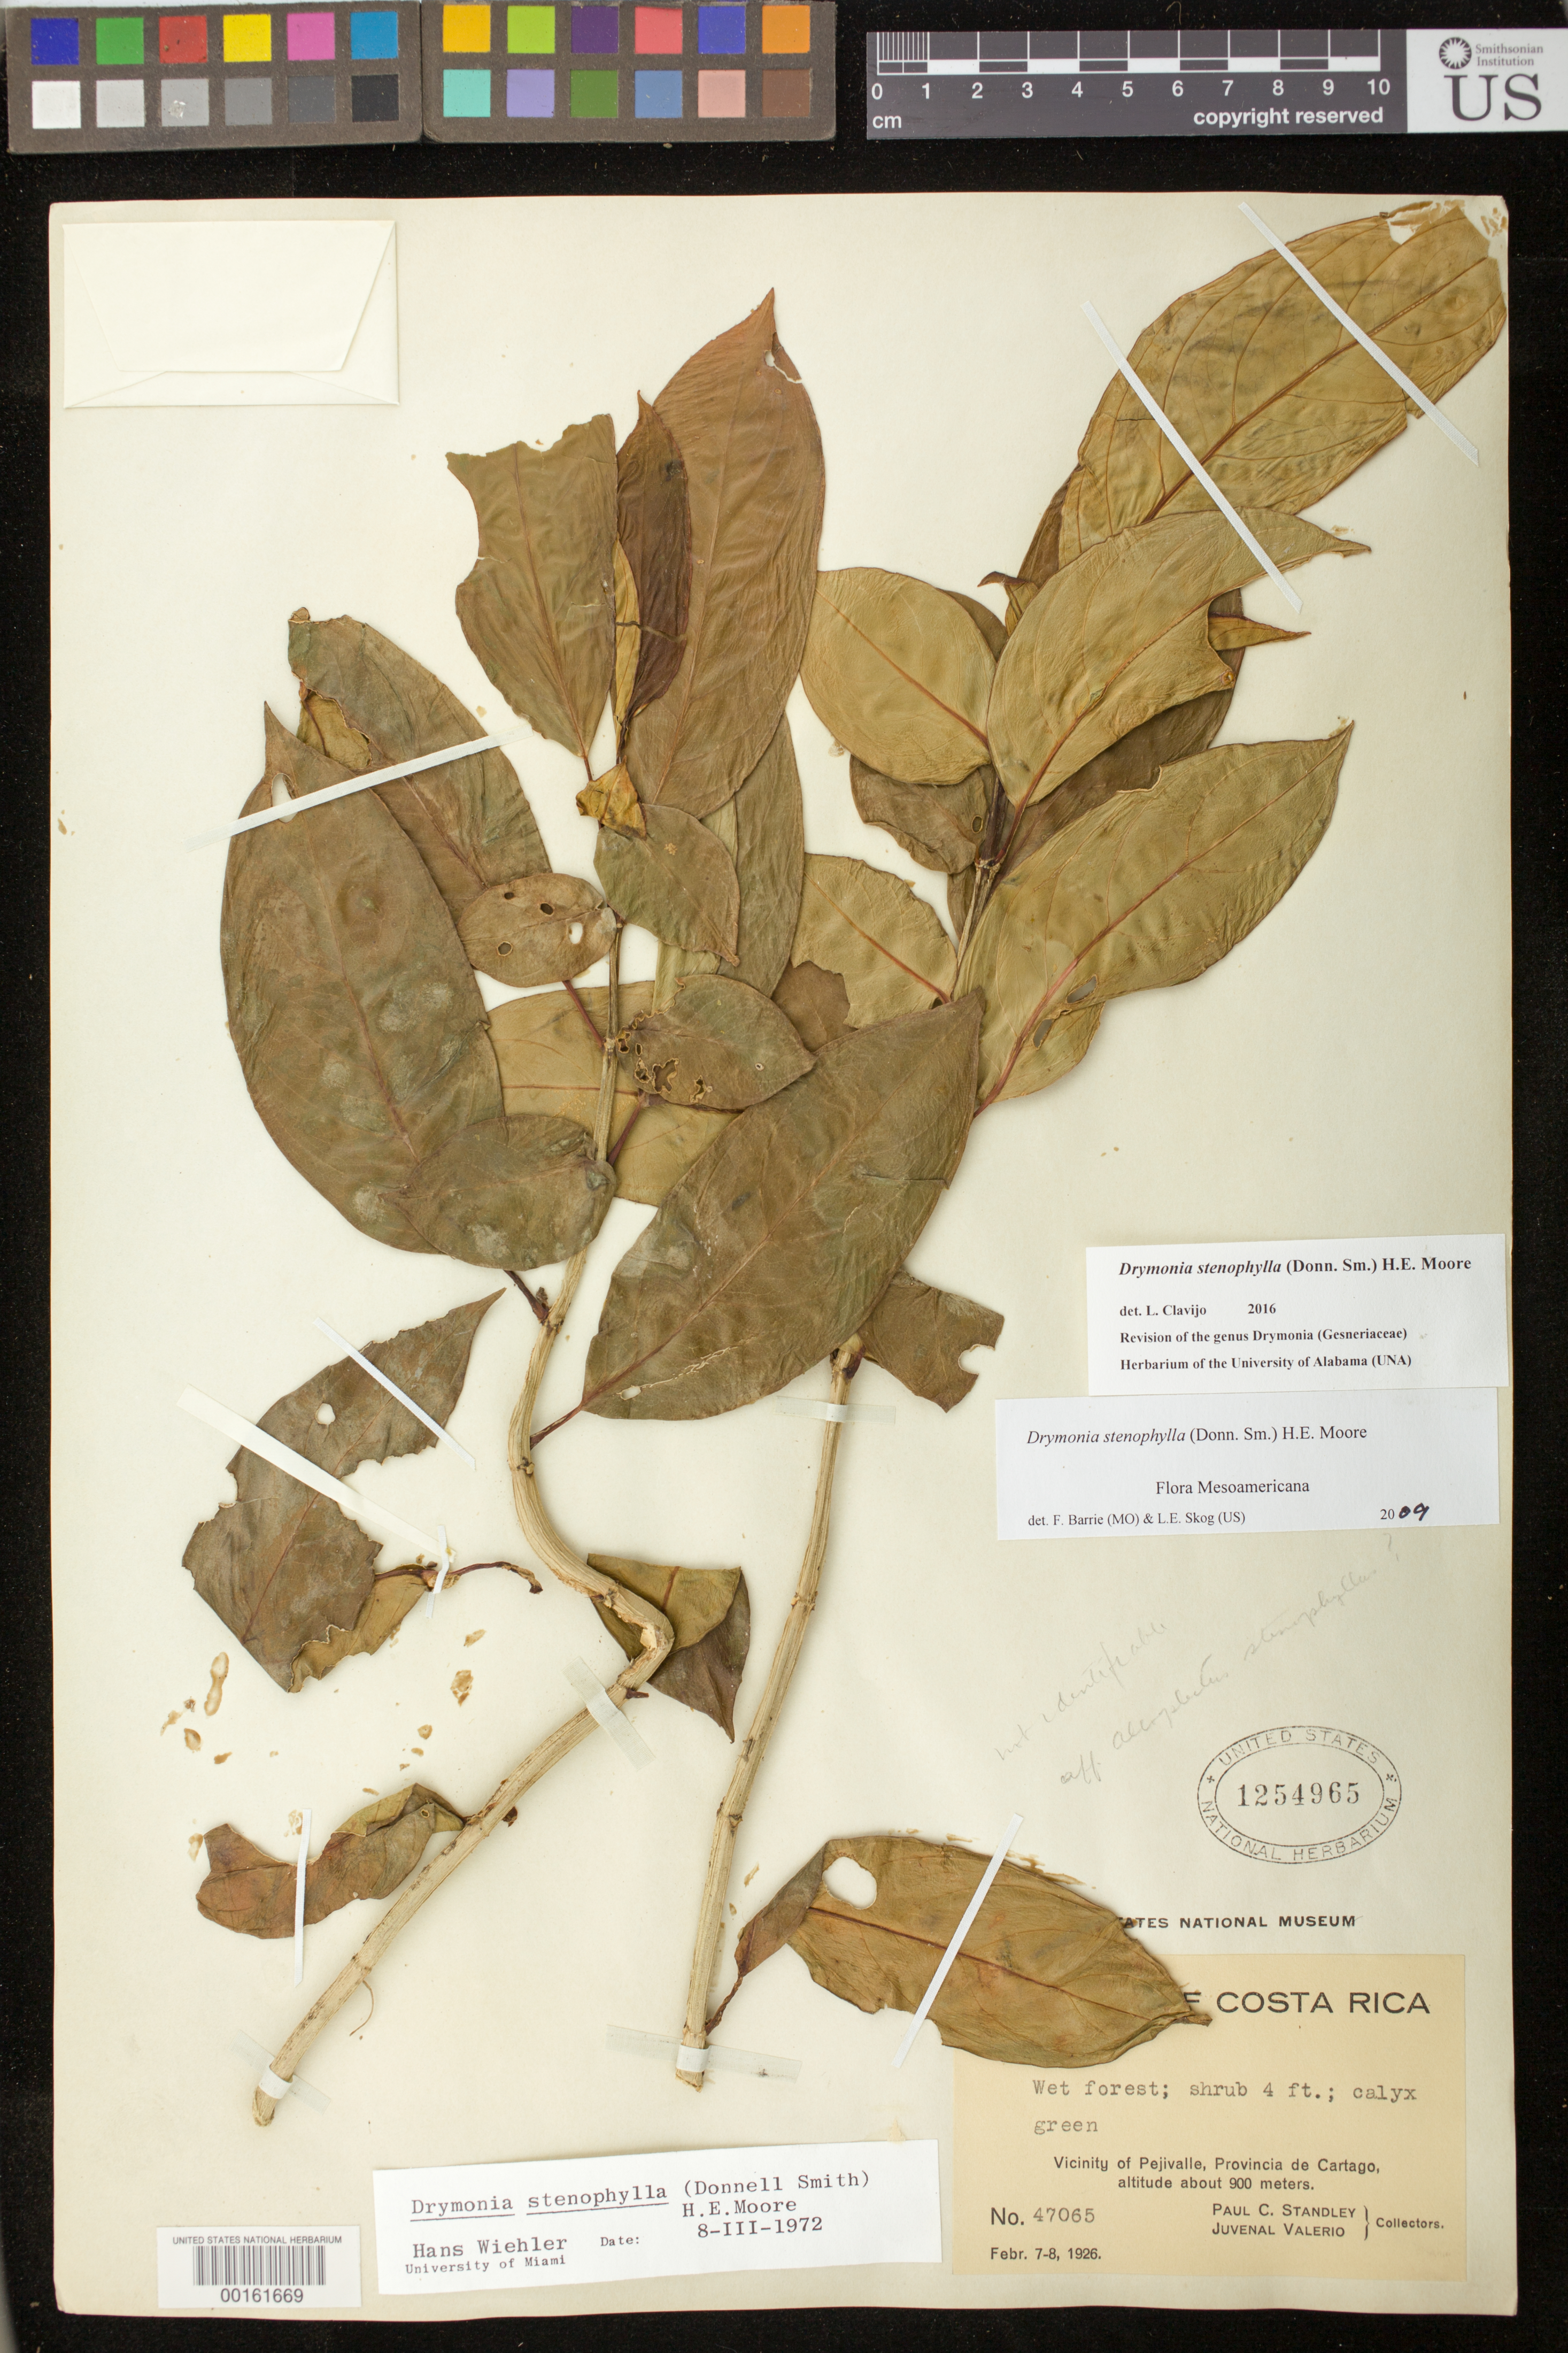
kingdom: Plantae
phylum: Tracheophyta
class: Magnoliopsida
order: Lamiales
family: Gesneriaceae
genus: Drymonia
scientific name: Drymonia stenophylla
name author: (Donn. Sm.) H.E. Moore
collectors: P. C. Standley & J. Valerio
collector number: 47065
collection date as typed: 7-8 Feb 1926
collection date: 1926-02-07/1926-02-08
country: Costa Rica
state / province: Cartago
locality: Vicinity of Pejivalle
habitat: Wet forest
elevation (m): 900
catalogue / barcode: US 1254965